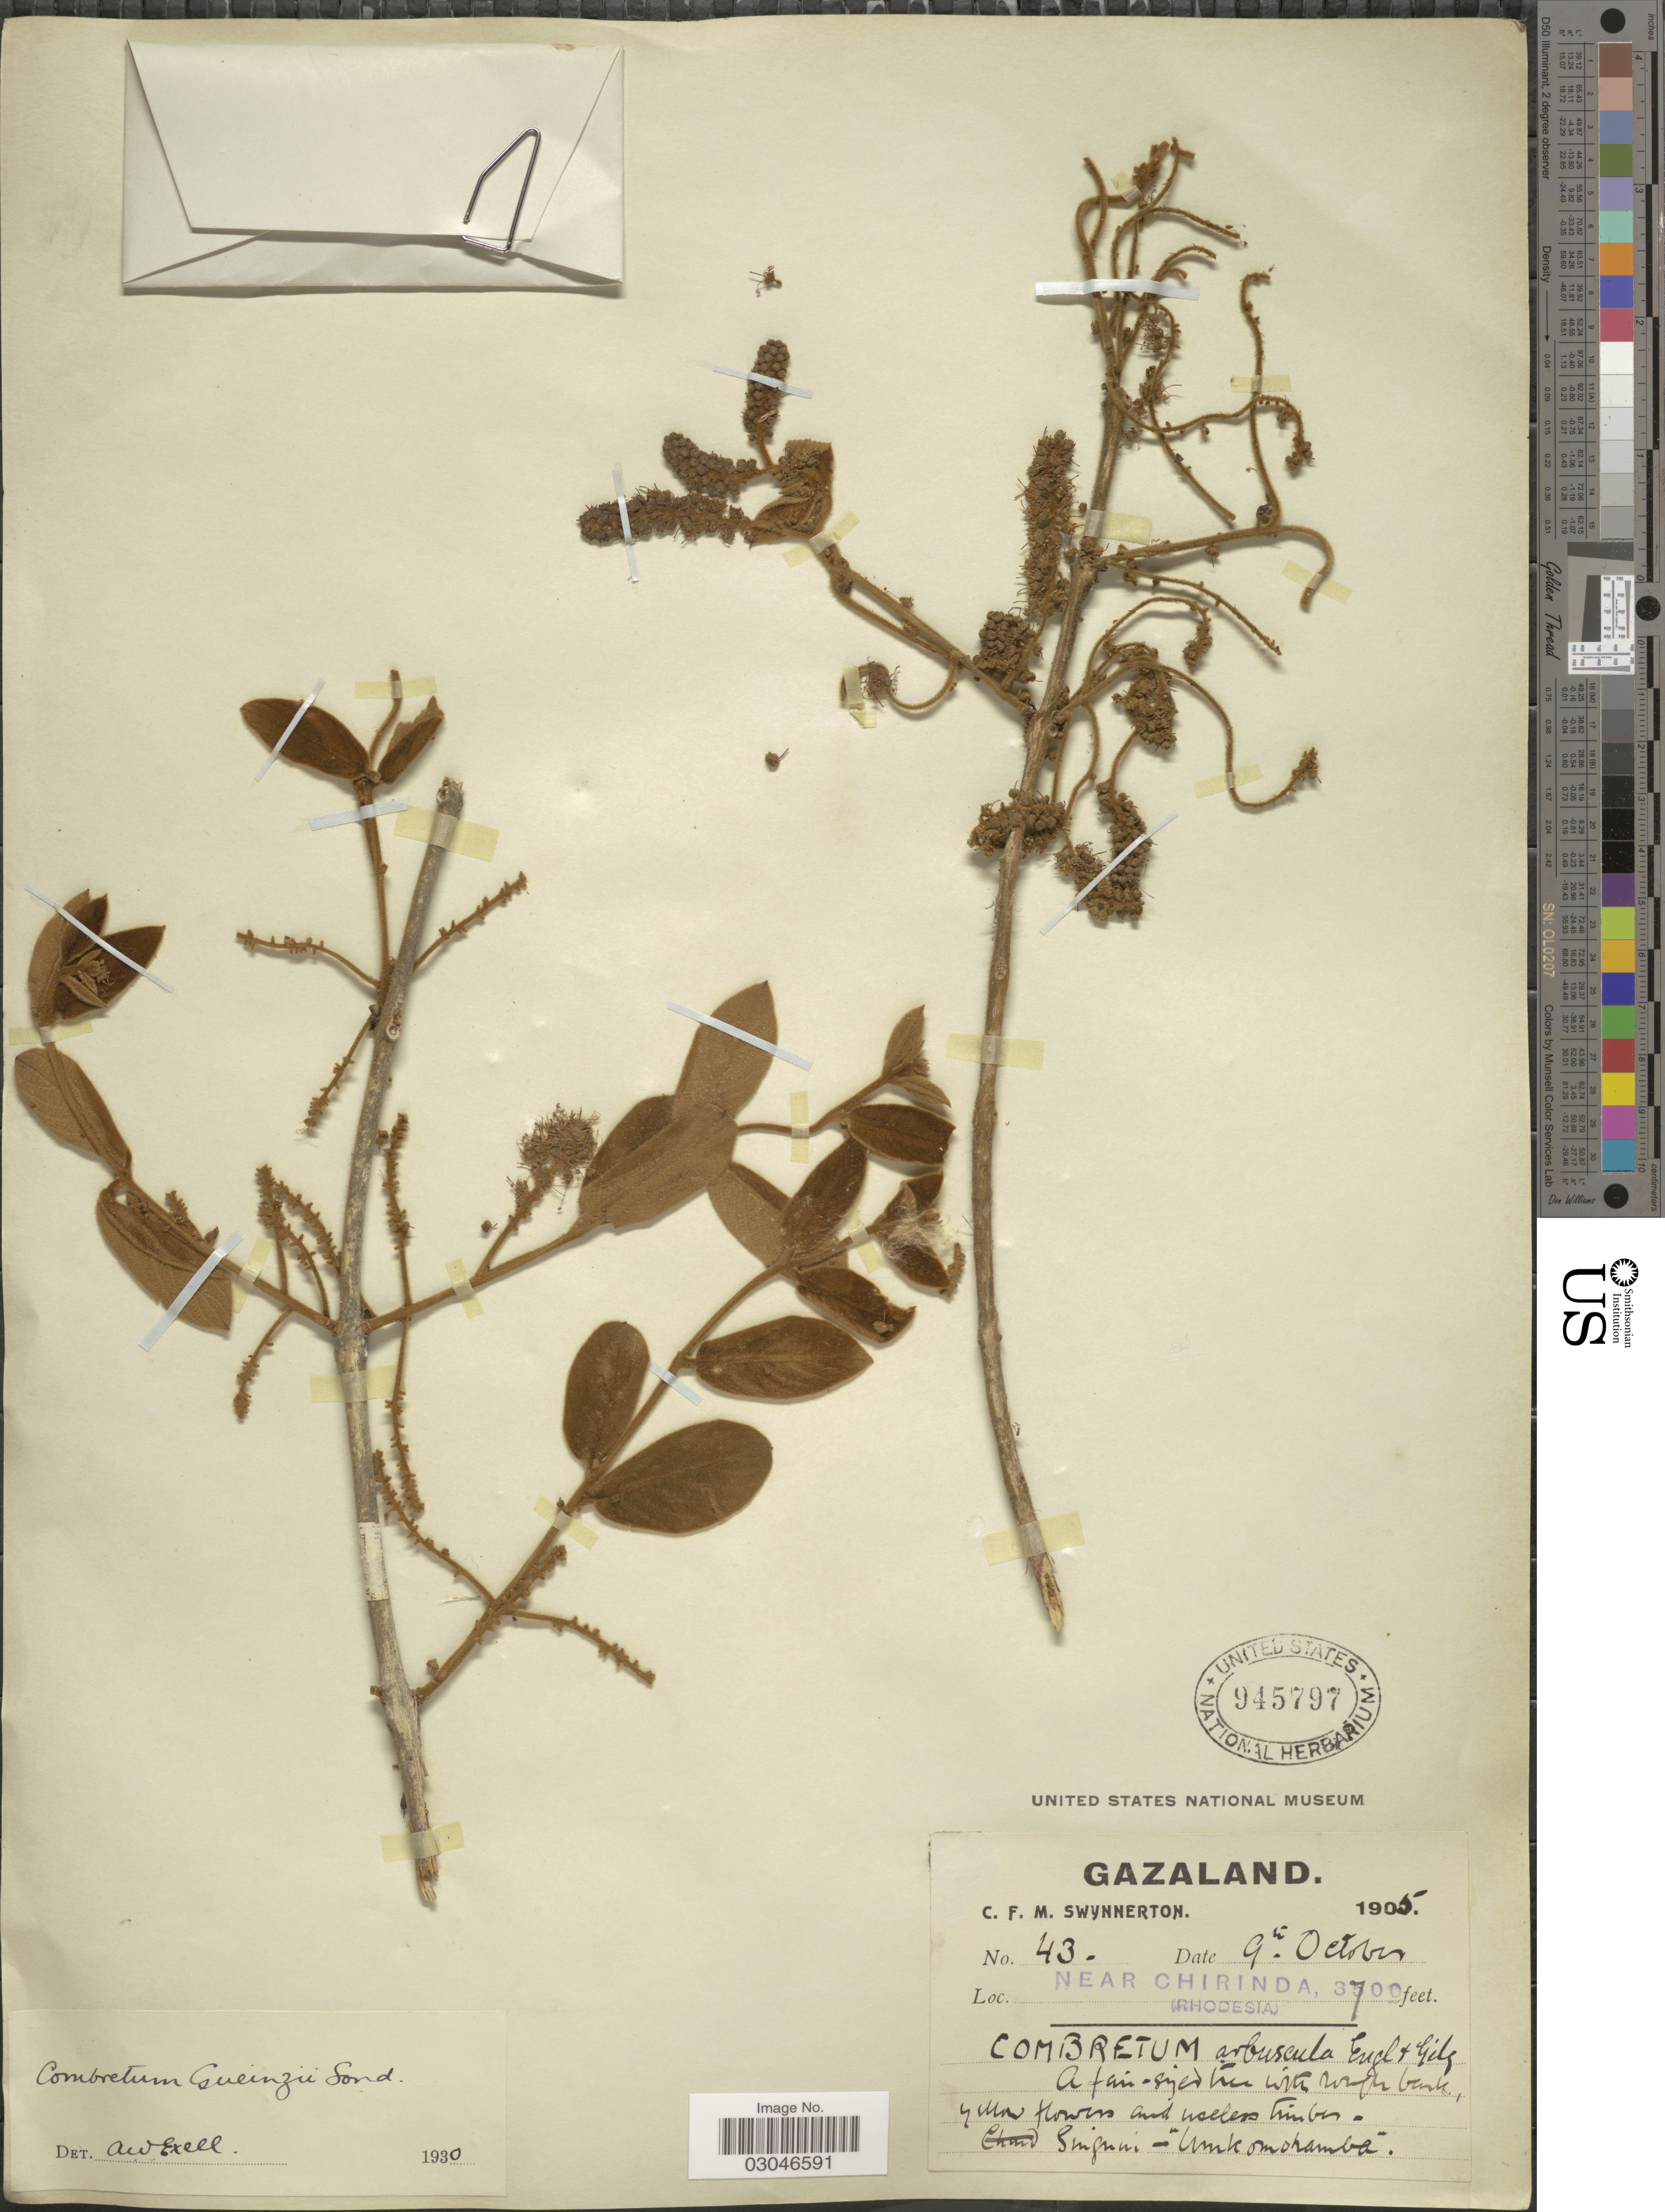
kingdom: Plantae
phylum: Tracheophyta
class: Magnoliopsida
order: Myrtales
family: Combretaceae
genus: Combretum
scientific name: Combretum gueinzii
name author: Sond.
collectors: C. Swynnerton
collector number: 43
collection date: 1905-10-09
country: Zimbabwe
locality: Gazaland. Near Chirinda, (Rhodesia).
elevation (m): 1128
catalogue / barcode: US 945797